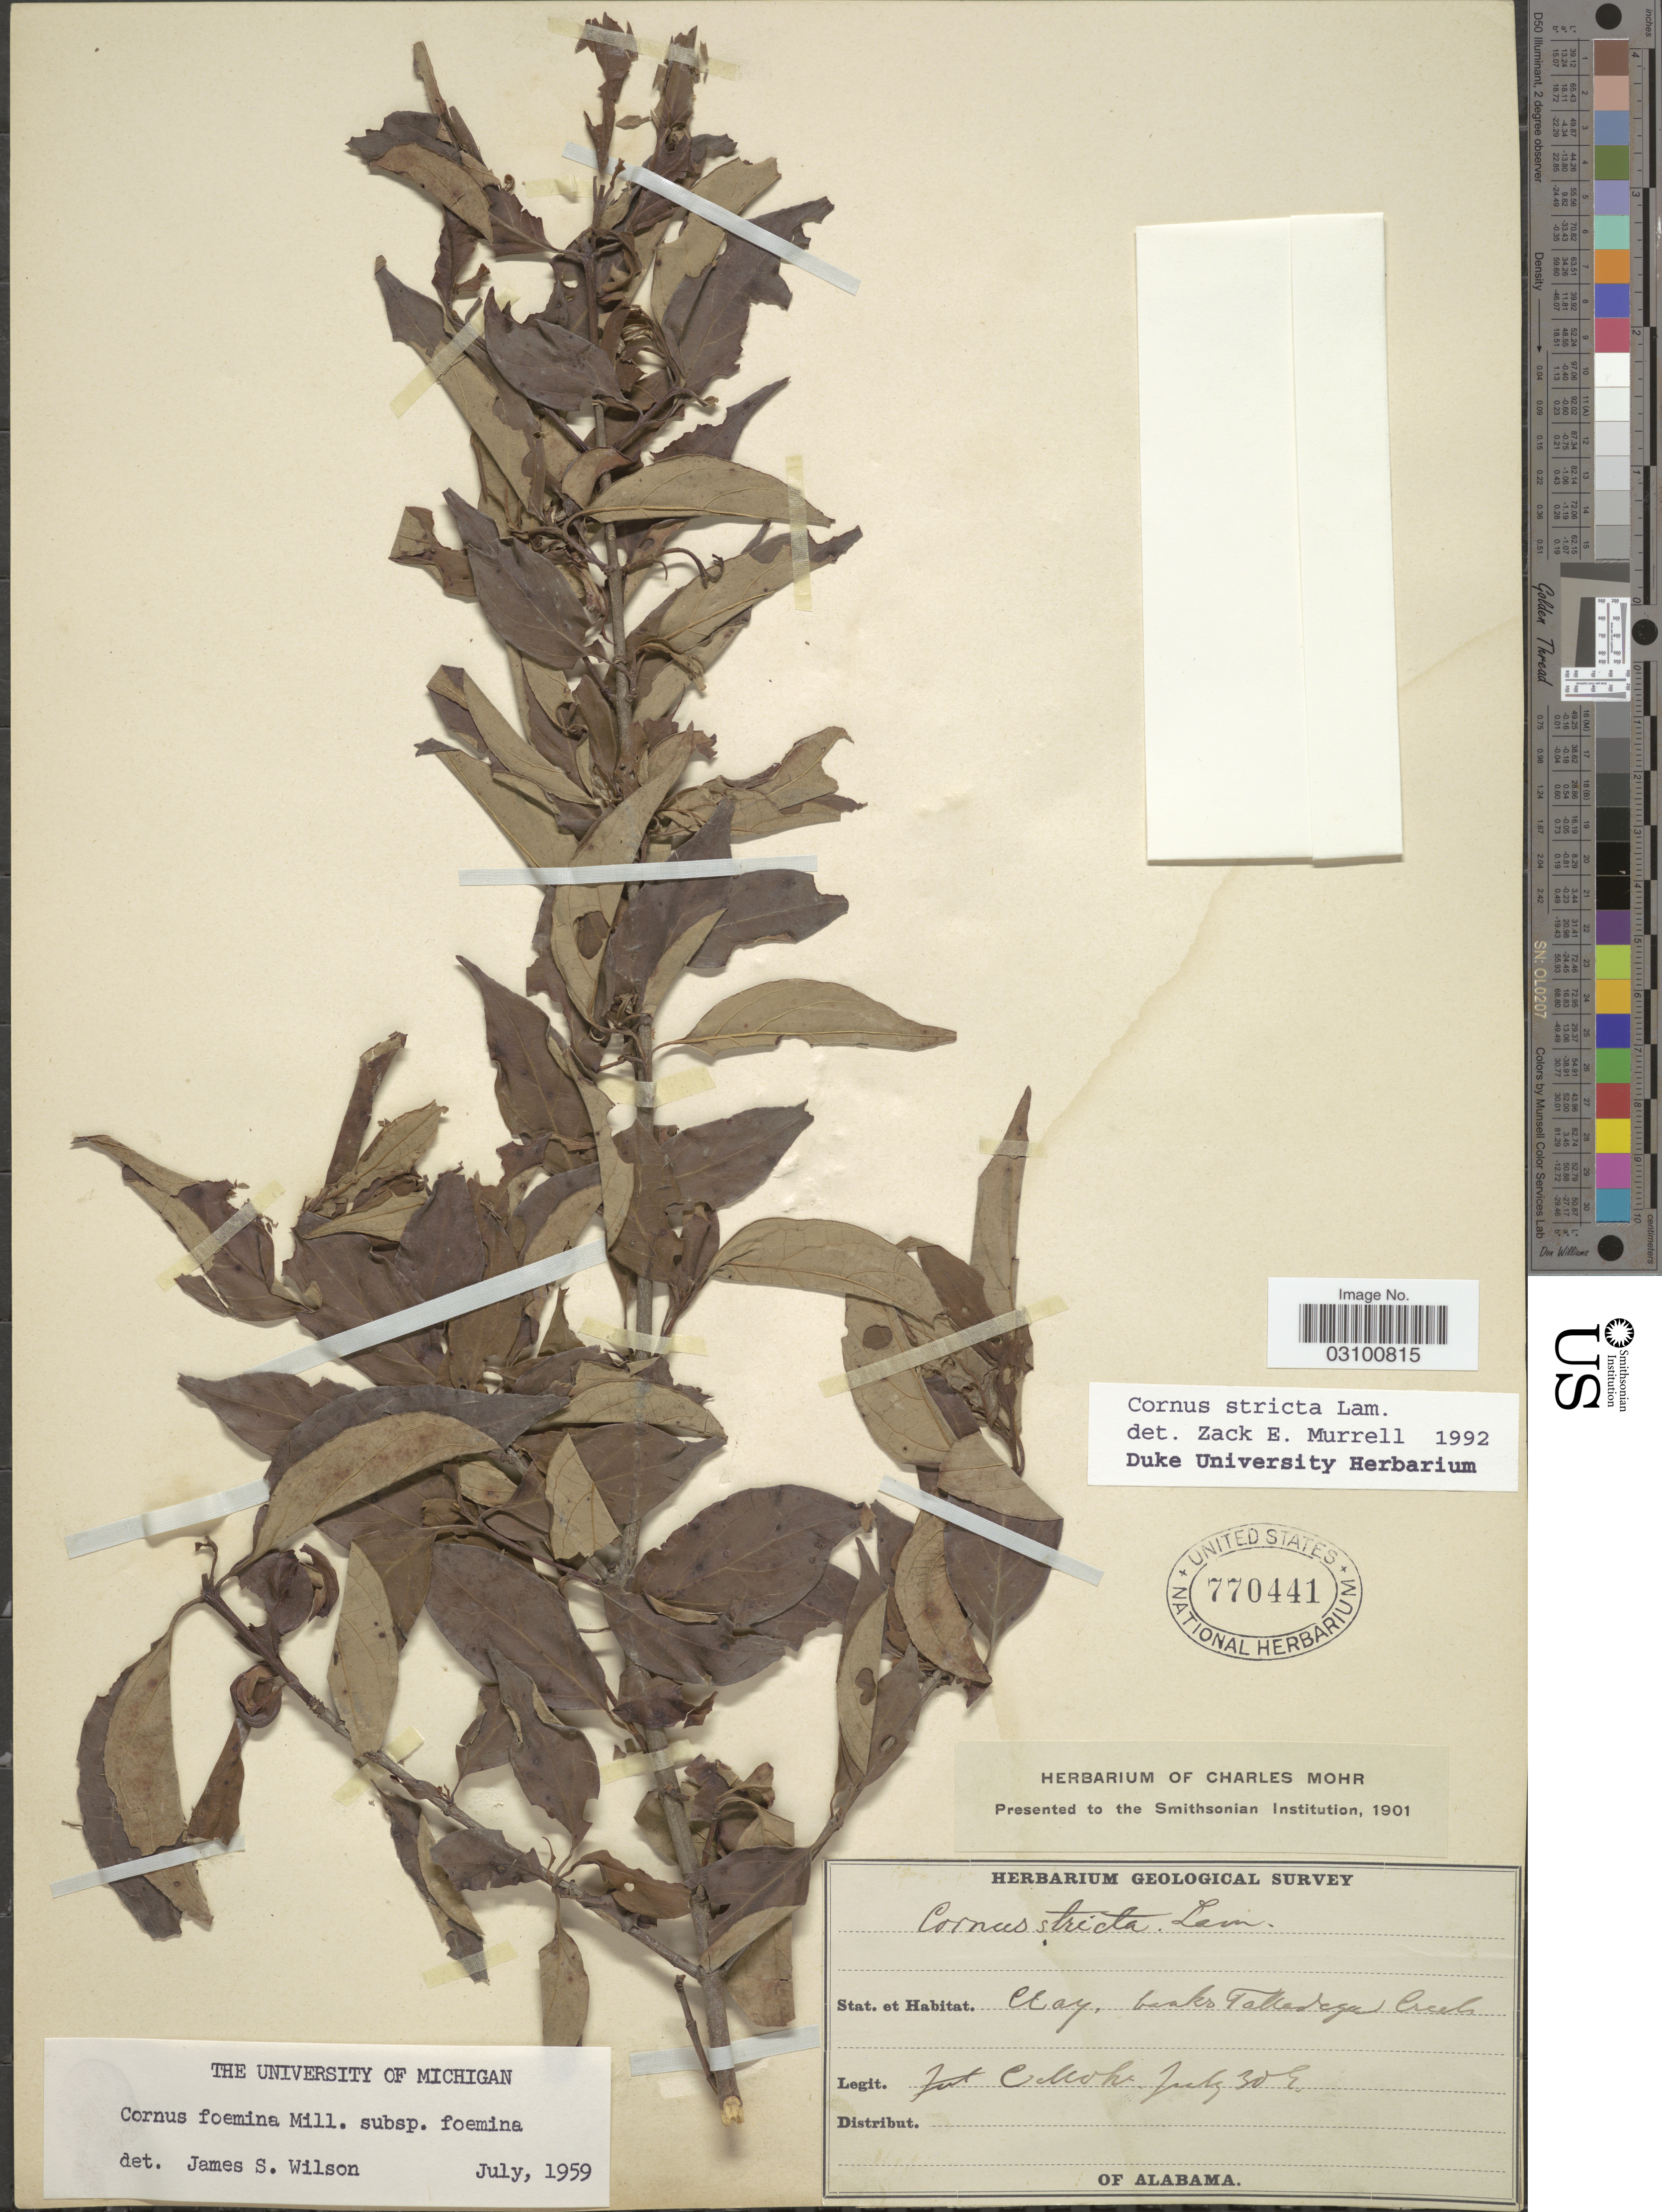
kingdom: Plantae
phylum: Tracheophyta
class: Magnoliopsida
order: Cornales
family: Cornaceae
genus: Cornus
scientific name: Cornus stricta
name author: Lam.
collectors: C. T. Mohr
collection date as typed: Transcribed d/m/y: /7/30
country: United States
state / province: Alabama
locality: Clay, banks Talledega Creek.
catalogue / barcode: US 770441